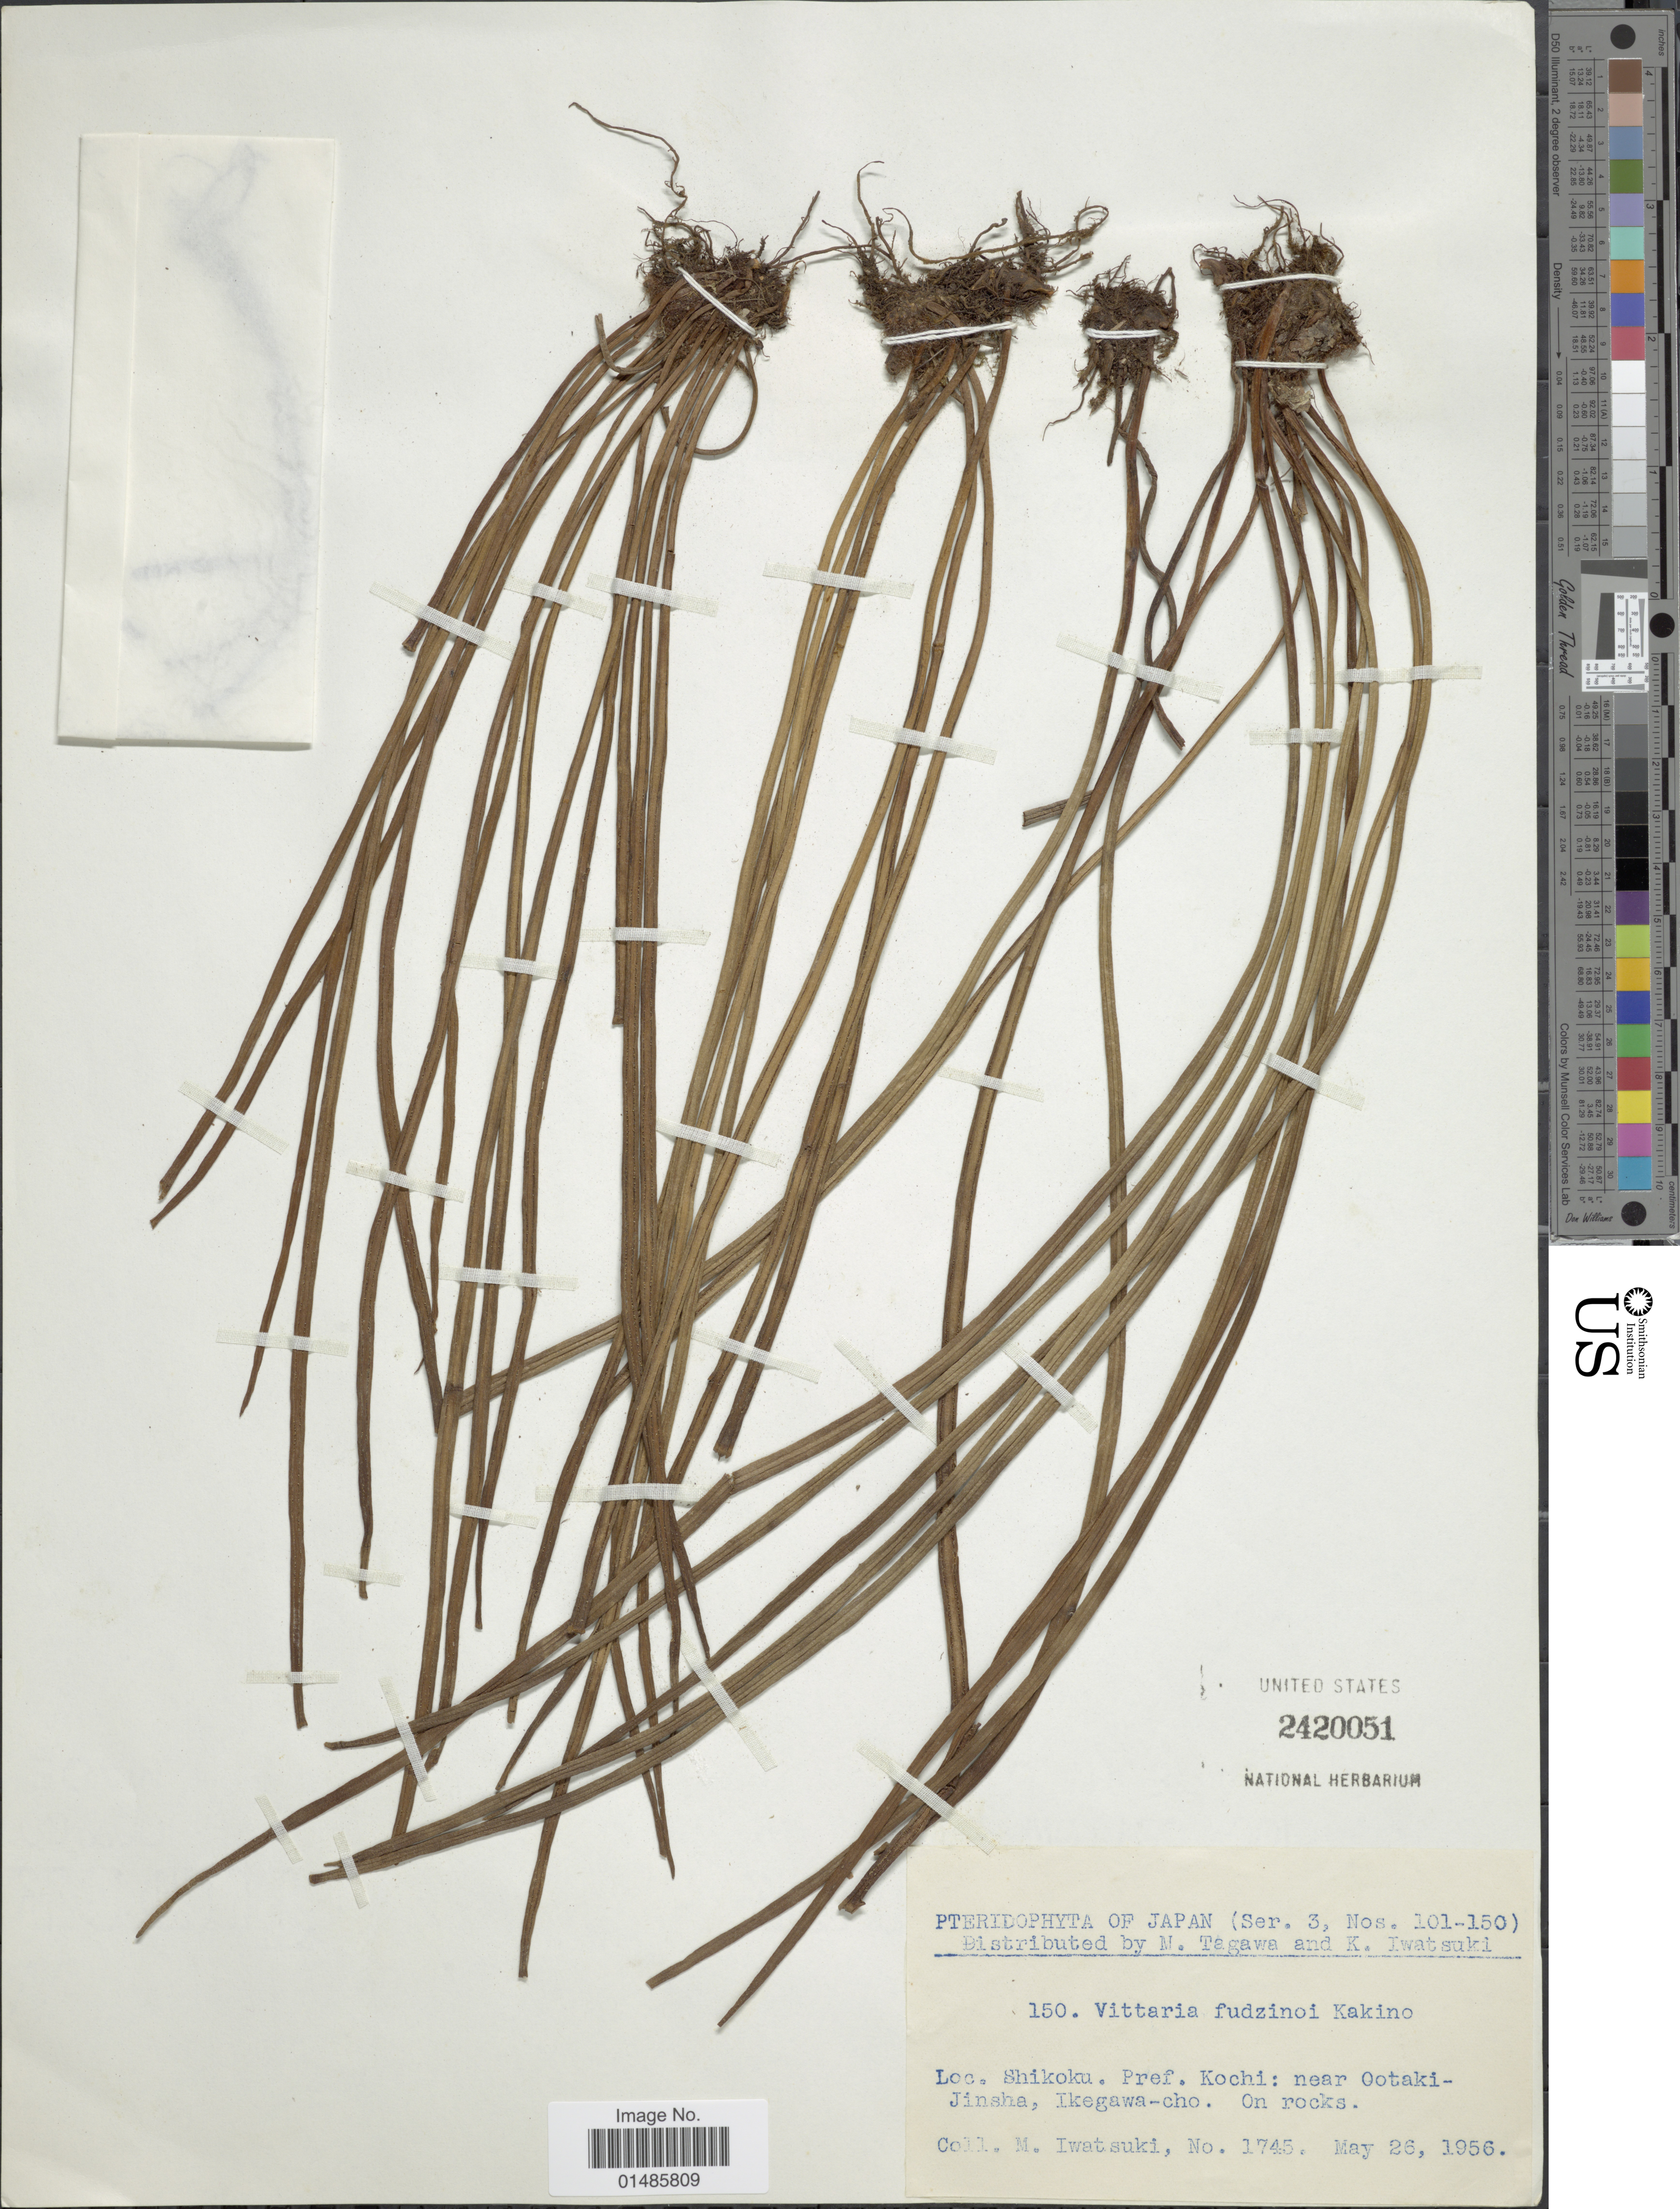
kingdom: Plantae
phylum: Tracheophyta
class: Polypodiopsida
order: Polypodiales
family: Pteridaceae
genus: Haplopteris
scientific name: Haplopteris fudzinoi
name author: (Makino) E.H. Crane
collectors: M. Iwatsuki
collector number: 1745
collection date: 1956-05-26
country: Japan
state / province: Koti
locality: Shikoku. Pref. Kochi: near Ootaki-Jinsha, Ikegawa-cho.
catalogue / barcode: US 2420051